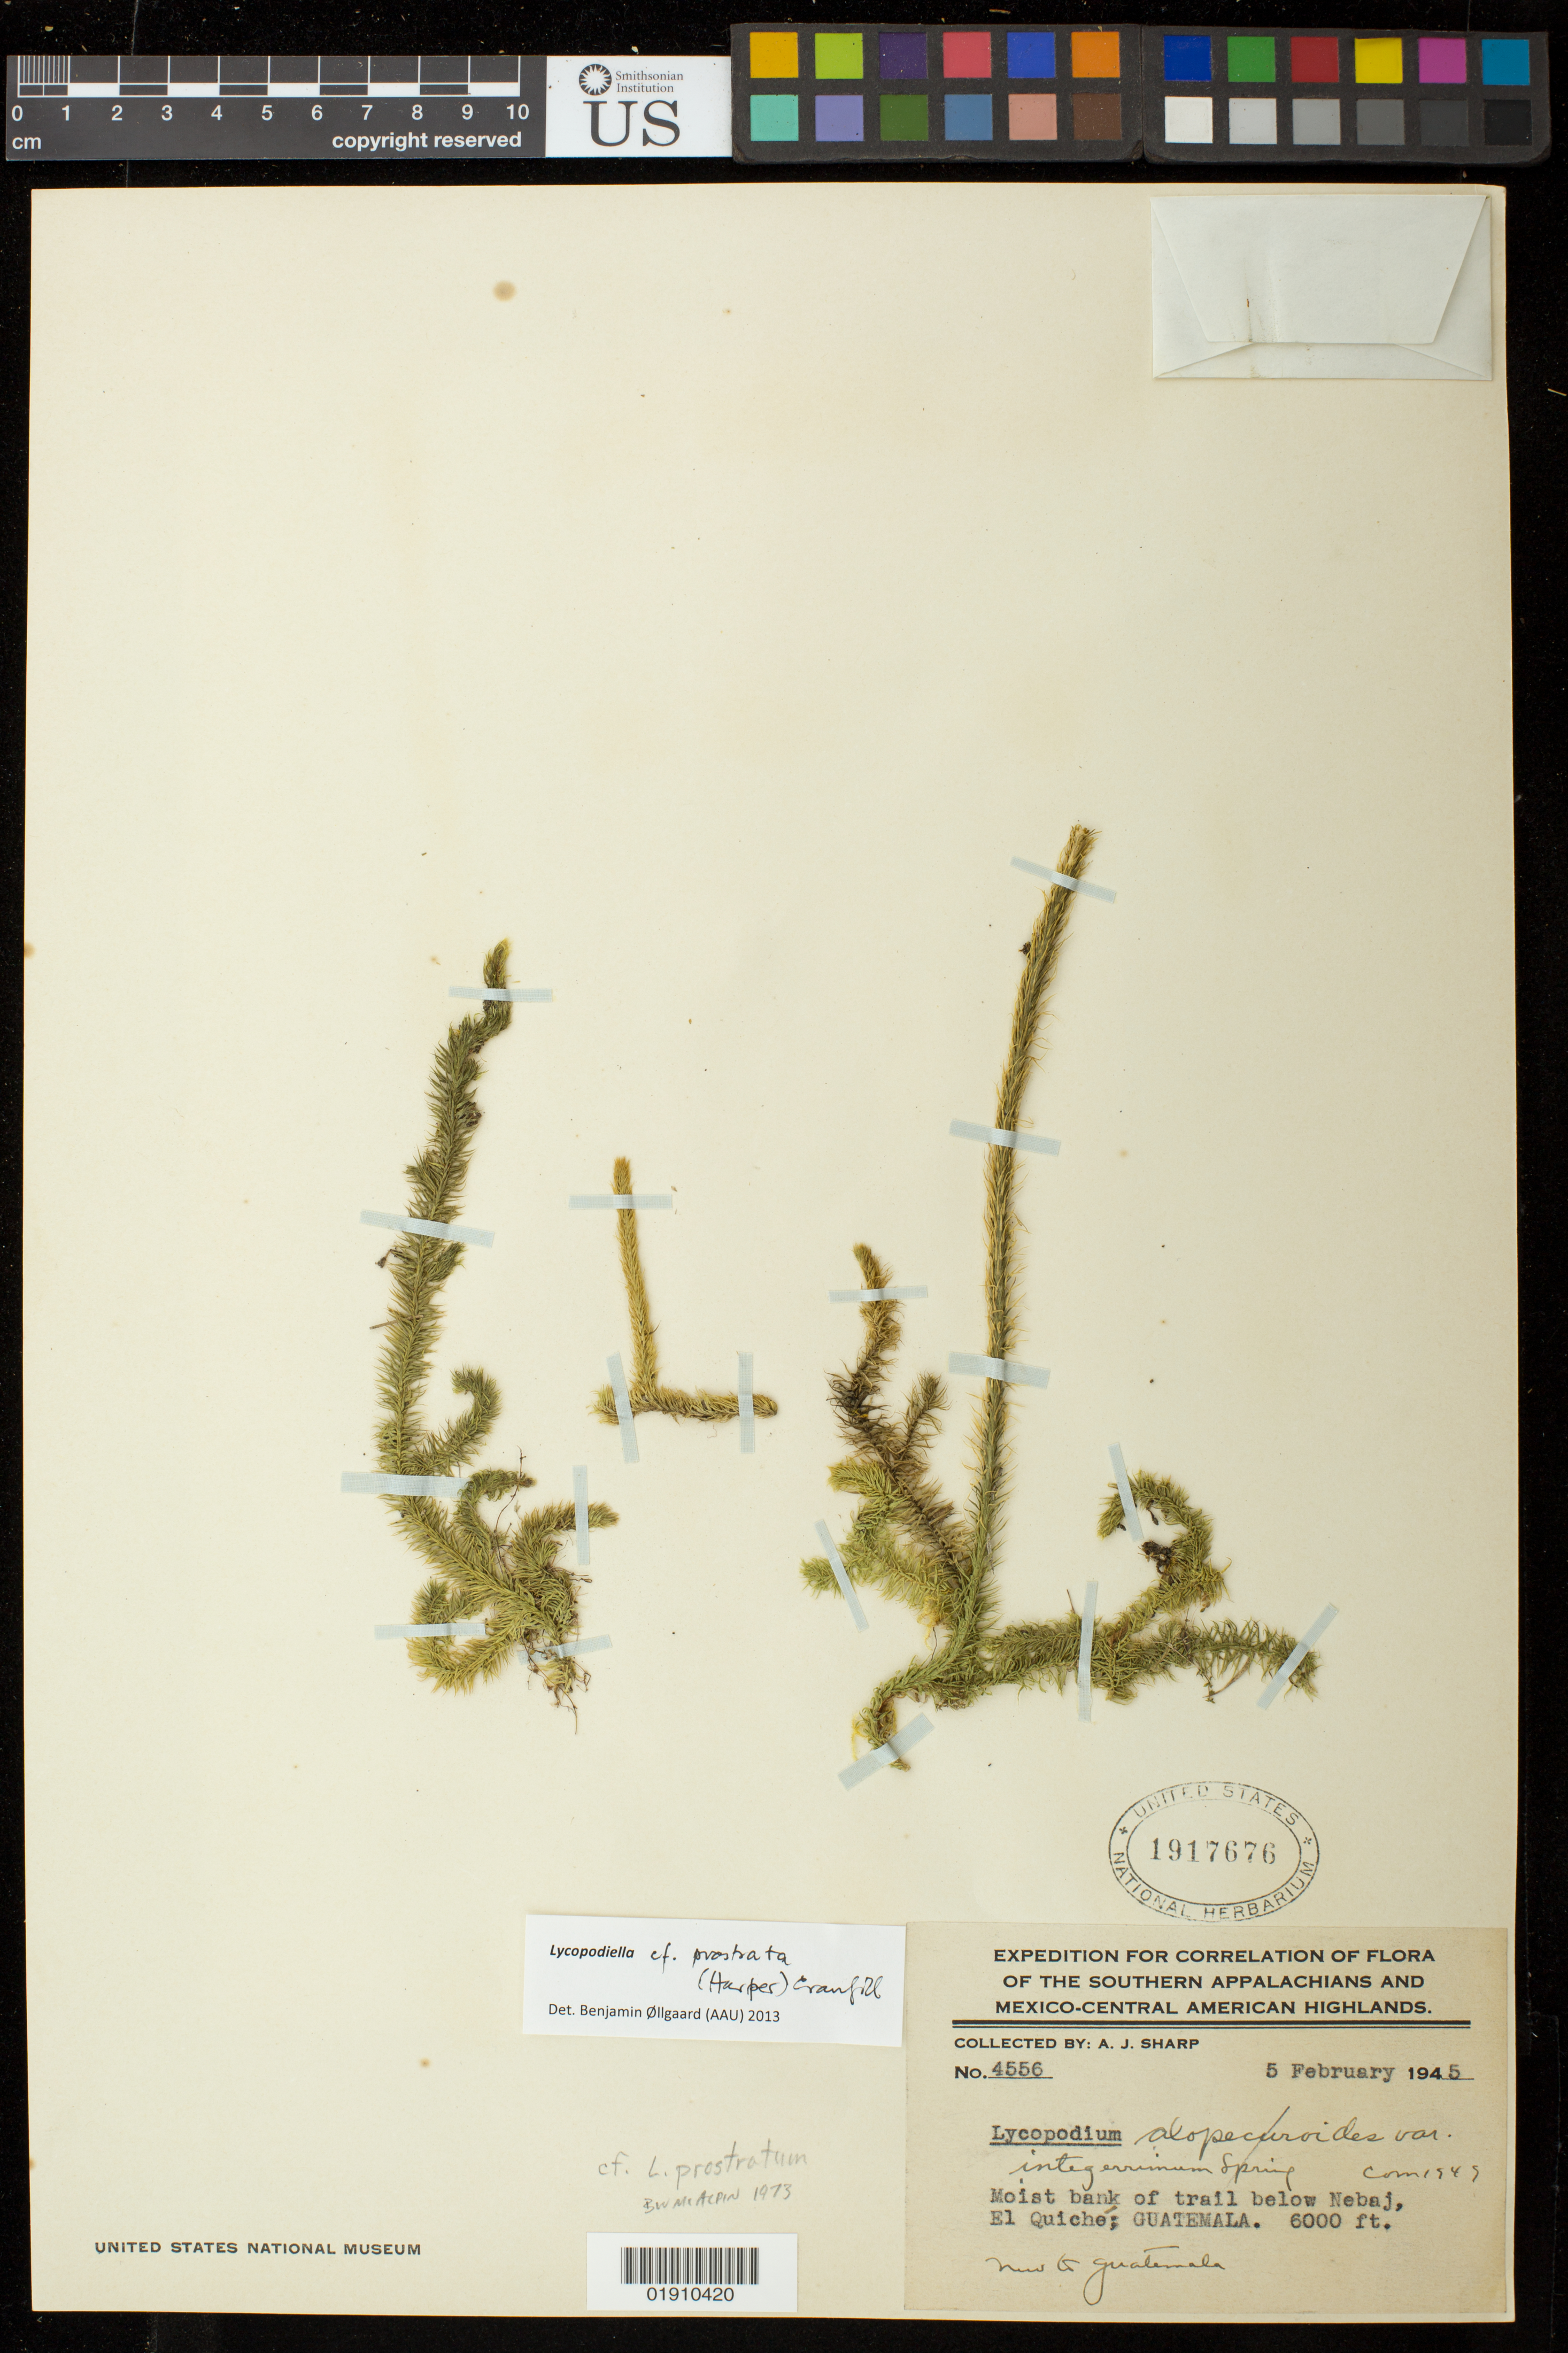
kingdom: Plantae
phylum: Tracheophyta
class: Lycopodiopsida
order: Lycopodiales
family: Lycopodiaceae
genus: Lycopodiella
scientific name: Lycopodiella prostrata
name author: (R.M. Harper) Cranfill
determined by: Øllgaard, Benjamin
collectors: A. J. Sharp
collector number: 4556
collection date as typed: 5 February 1945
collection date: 1945-02-05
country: Guatemala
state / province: El Quiché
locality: trail below Nebaj, El Quiche, Guatemala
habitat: moist bank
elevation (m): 1829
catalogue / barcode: US 1917676